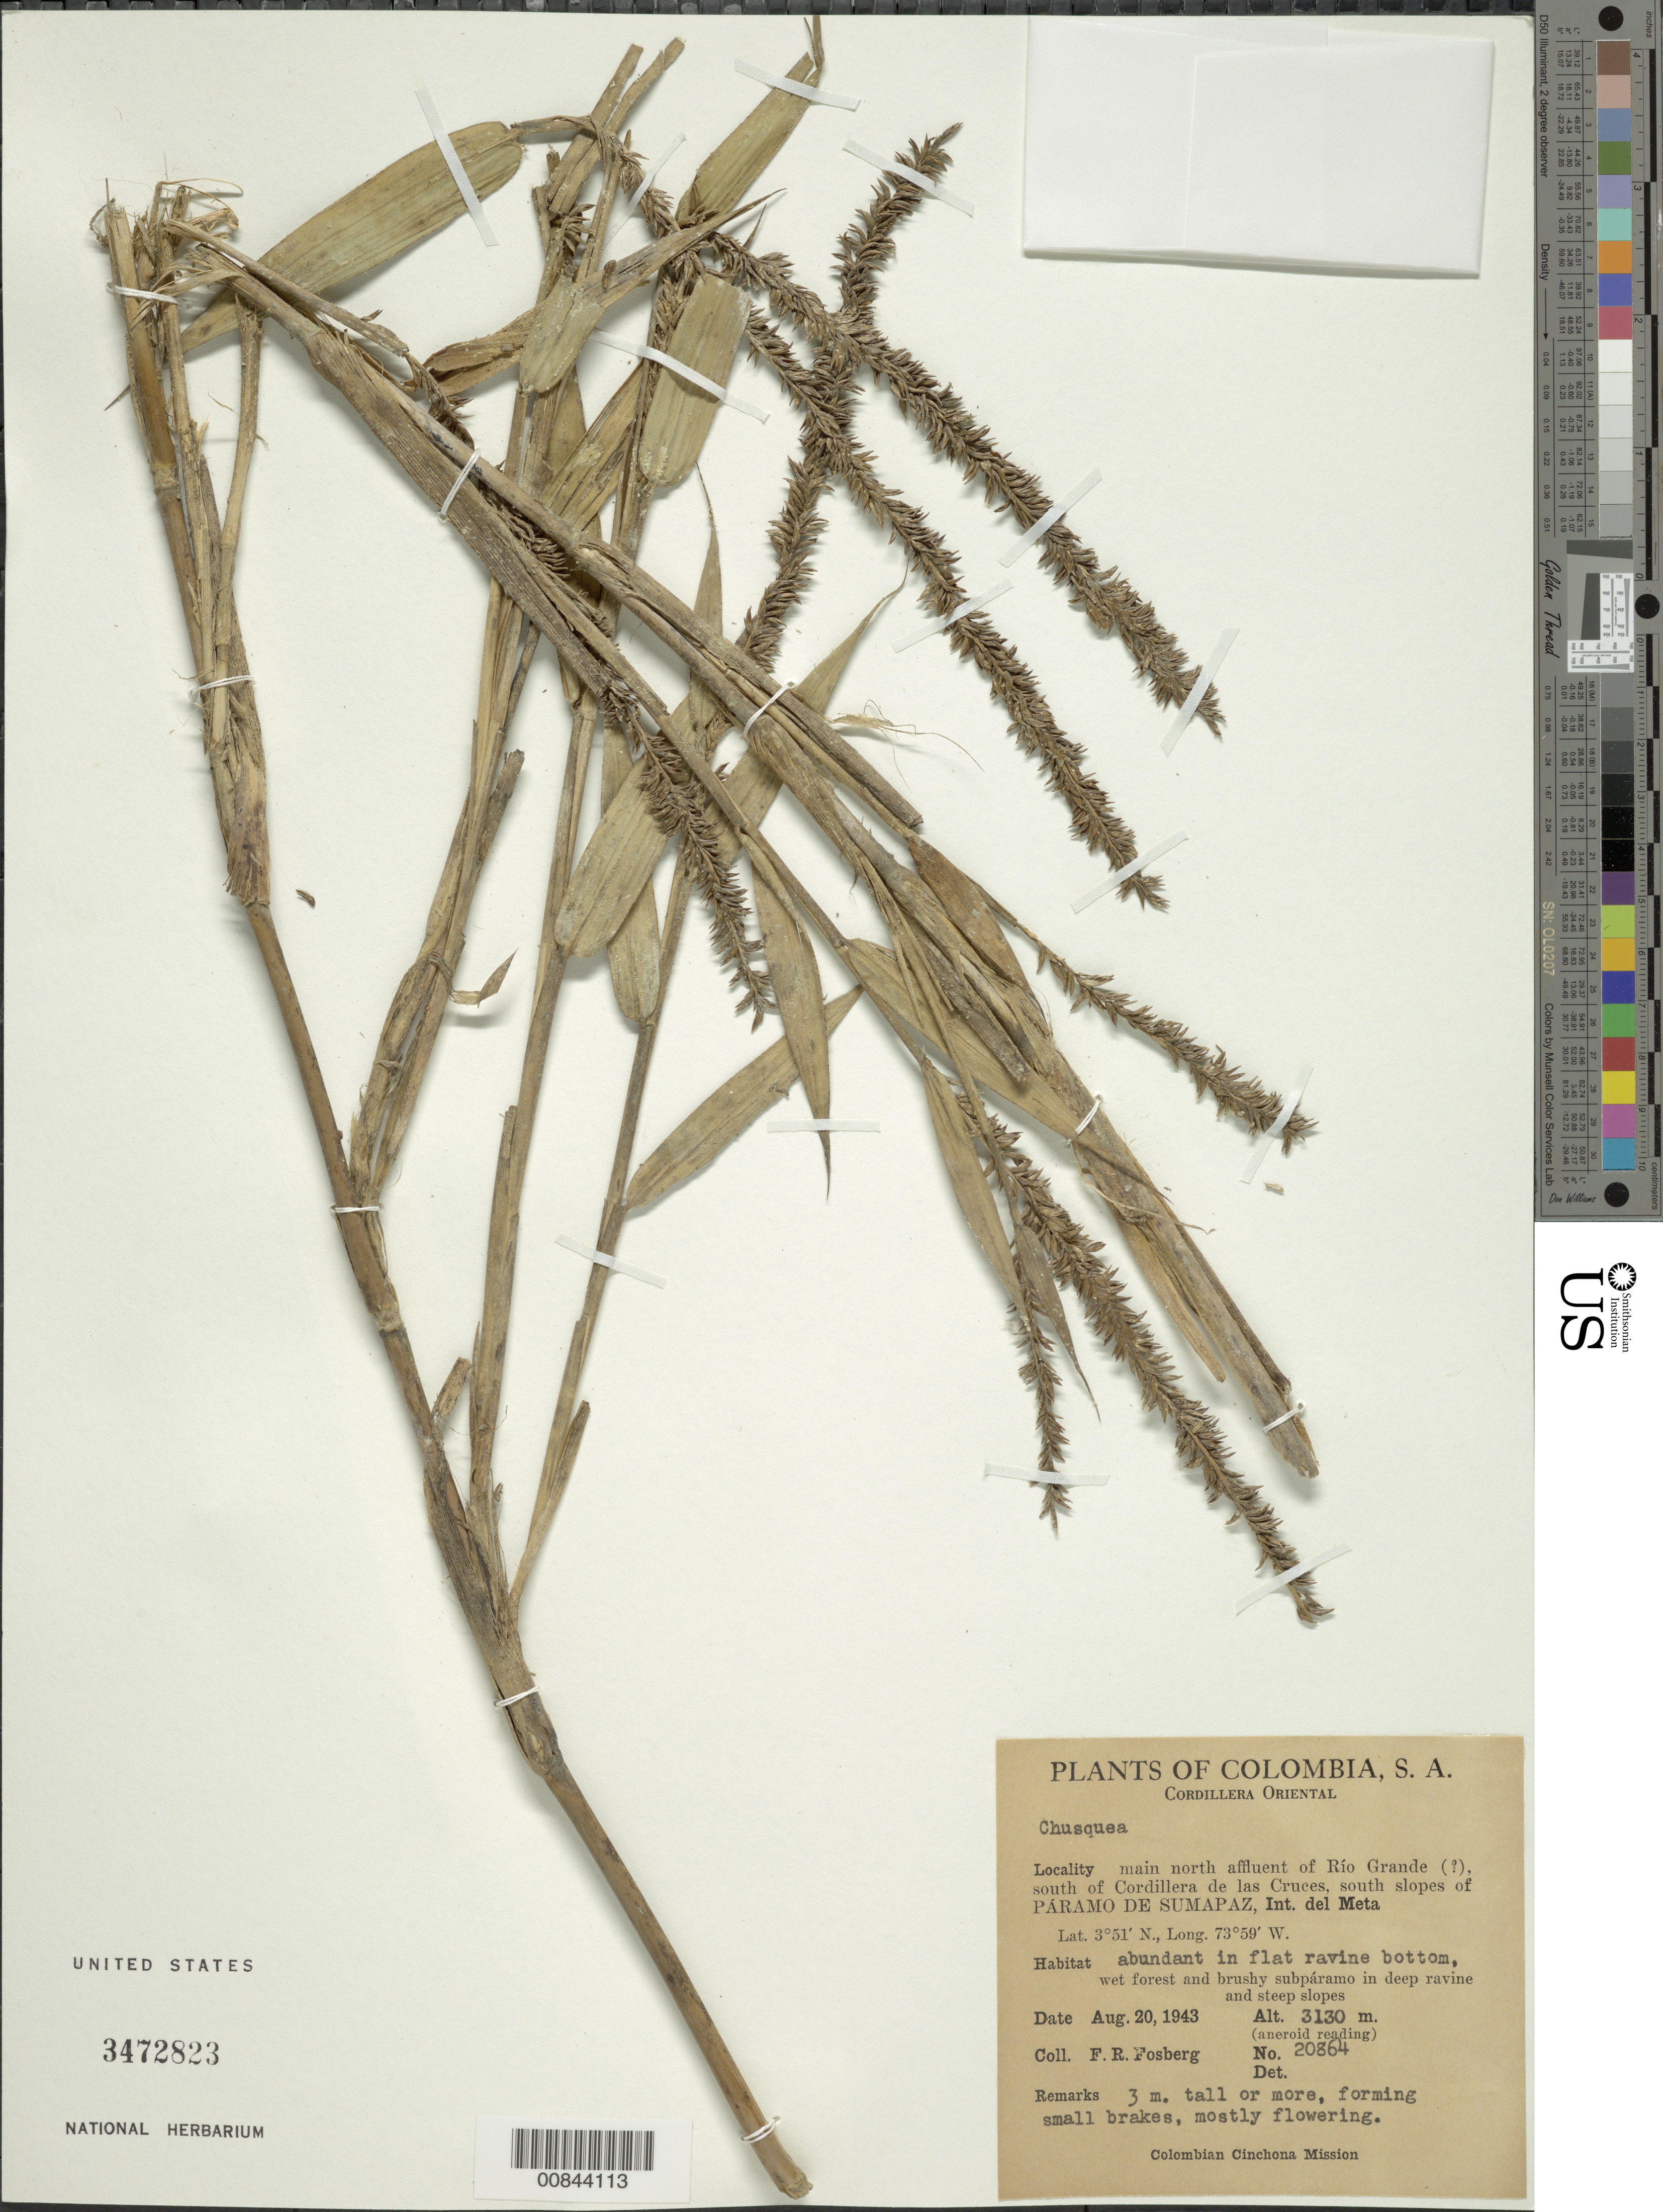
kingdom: Plantae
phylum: Tracheophyta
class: Liliopsida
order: Poales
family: Poaceae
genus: Chusquea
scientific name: Chusquea sp.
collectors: F. R. Fosberg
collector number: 20864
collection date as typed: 20 Aug 1943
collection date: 1943-08-20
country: Colombia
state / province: Meta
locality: N affluent of Rio Grande, S of Cordillera de Las Cruces, S of Paramo de Sumapaz.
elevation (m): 3130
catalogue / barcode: US 3472823